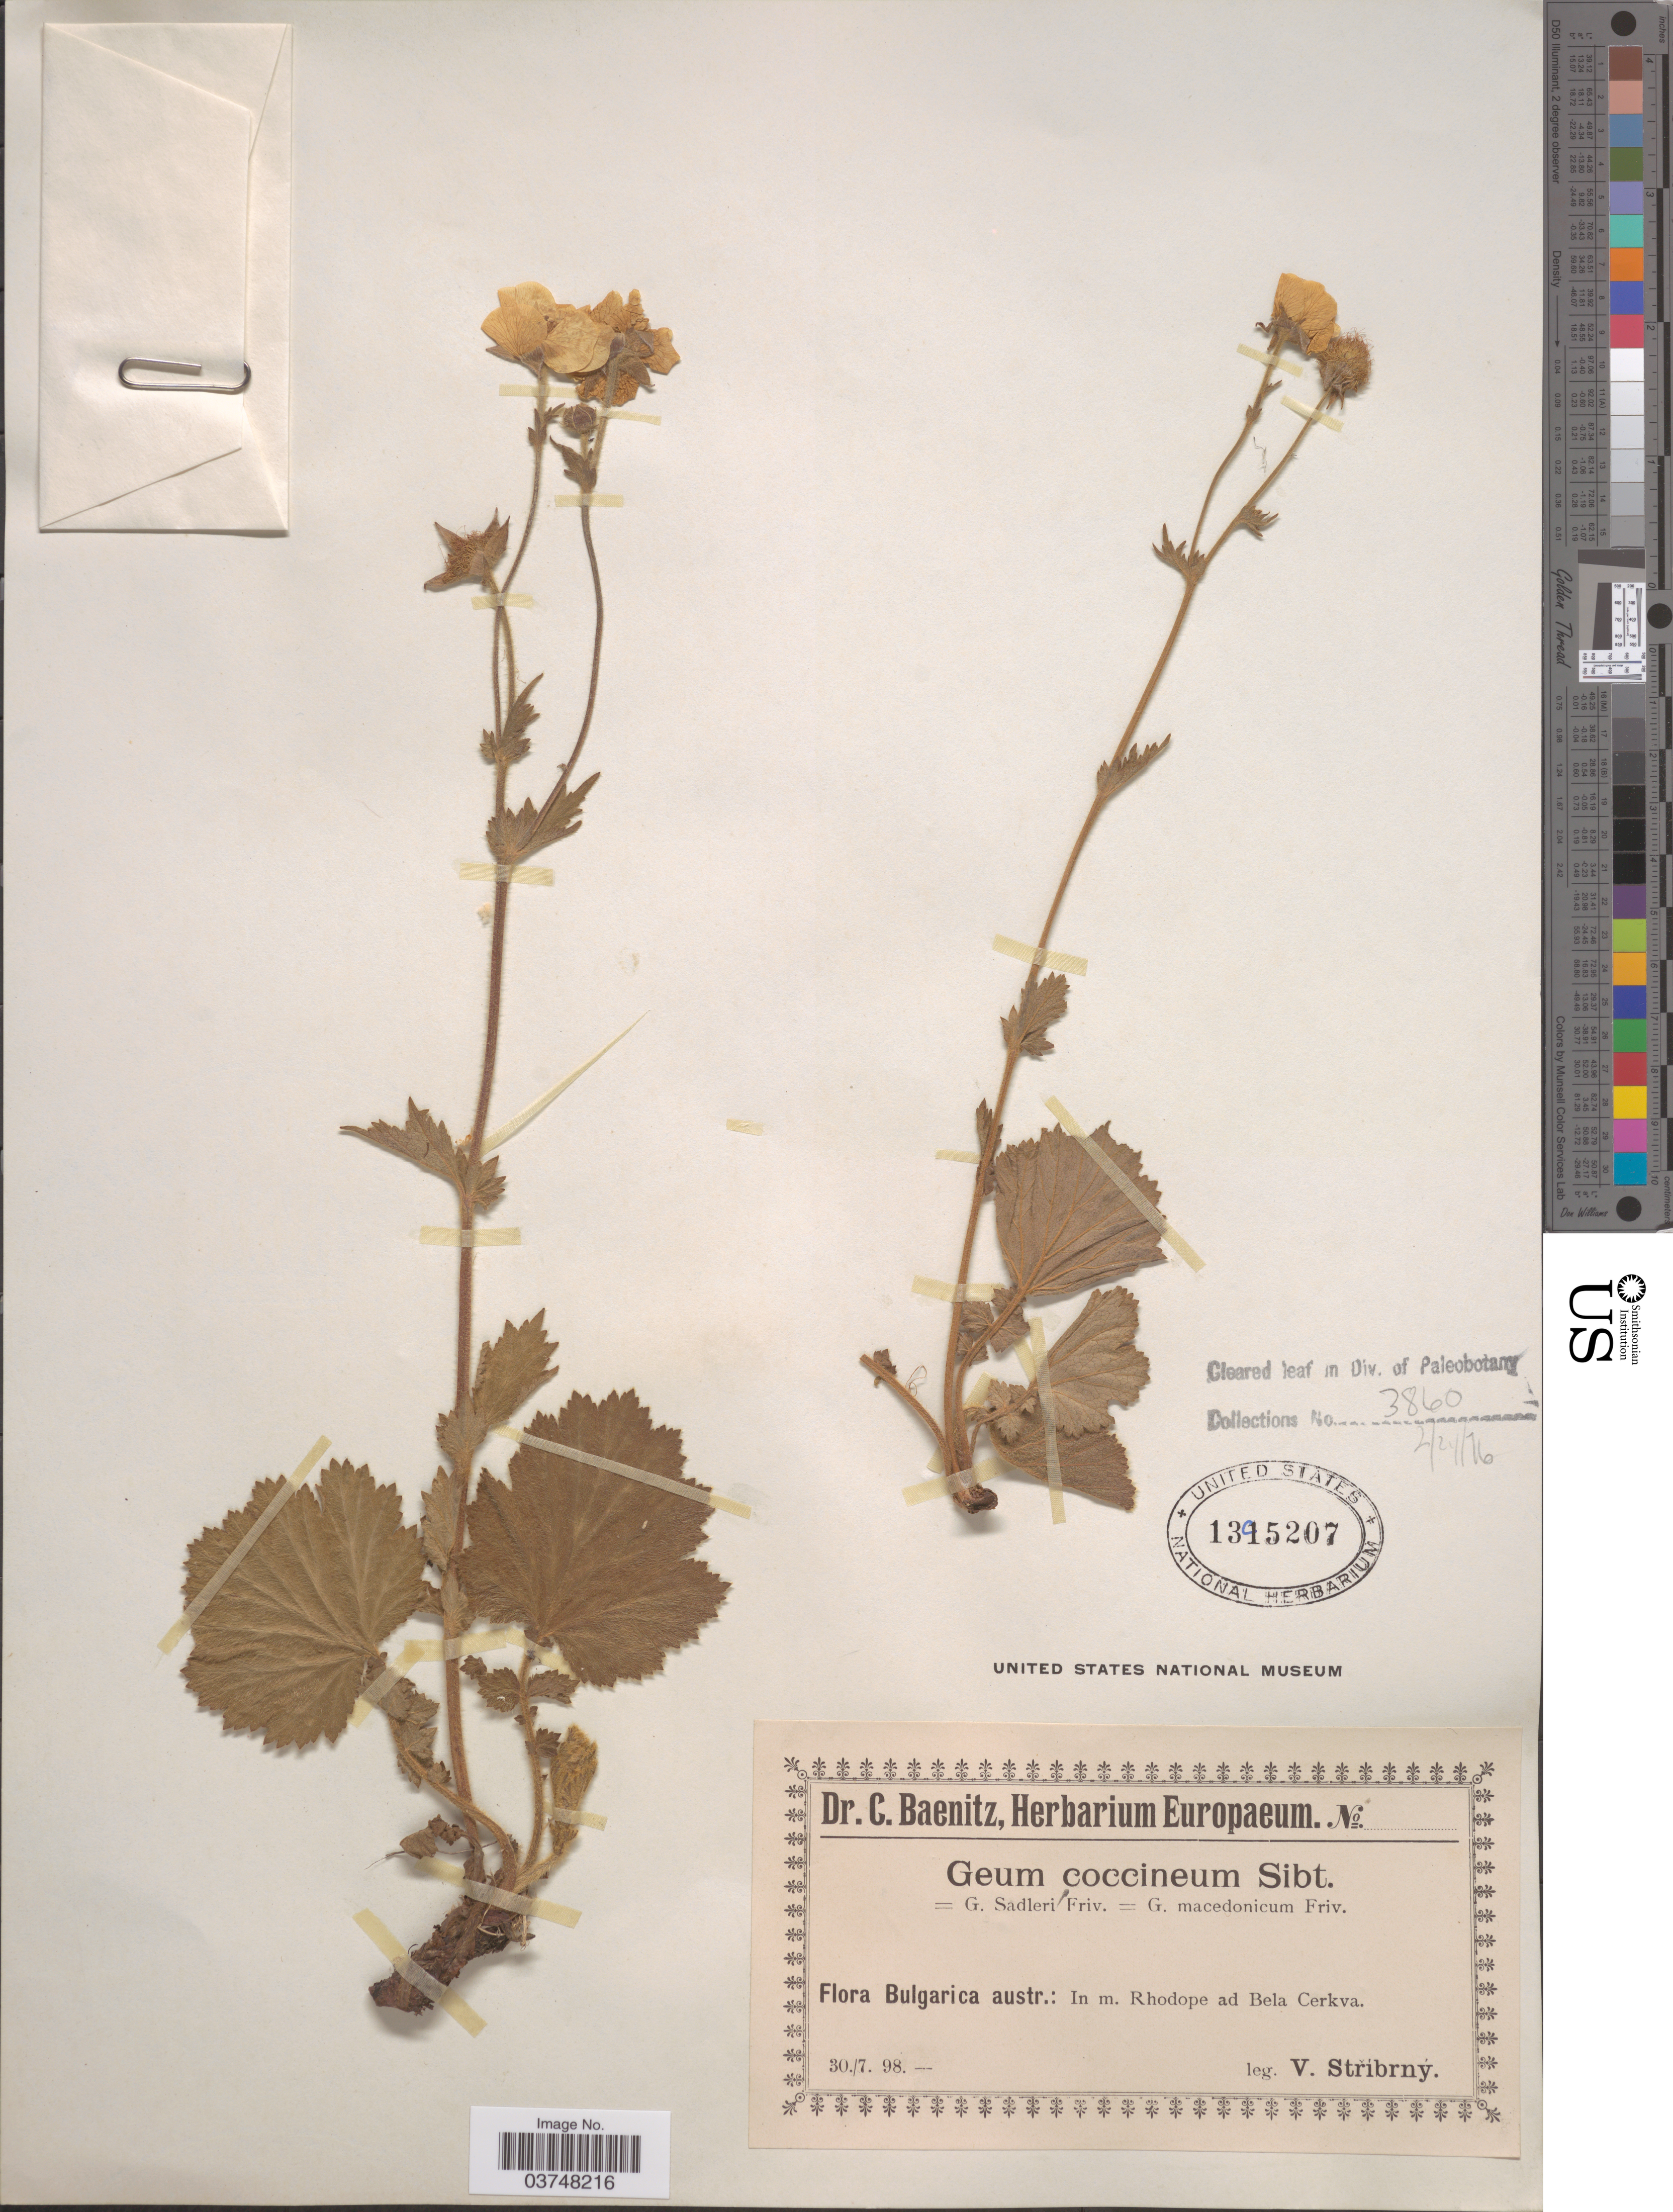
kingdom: Plantae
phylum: Tracheophyta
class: Magnoliopsida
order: Rosales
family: Rosaceae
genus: Geum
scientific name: Geum coccineum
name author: Sm.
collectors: V. Stribrny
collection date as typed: Transcribed d/m/y: 30/7/98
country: Bulgaria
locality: Bulgarica austr.: In m. Rhodope ad Bela Cerkva.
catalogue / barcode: US 1395207